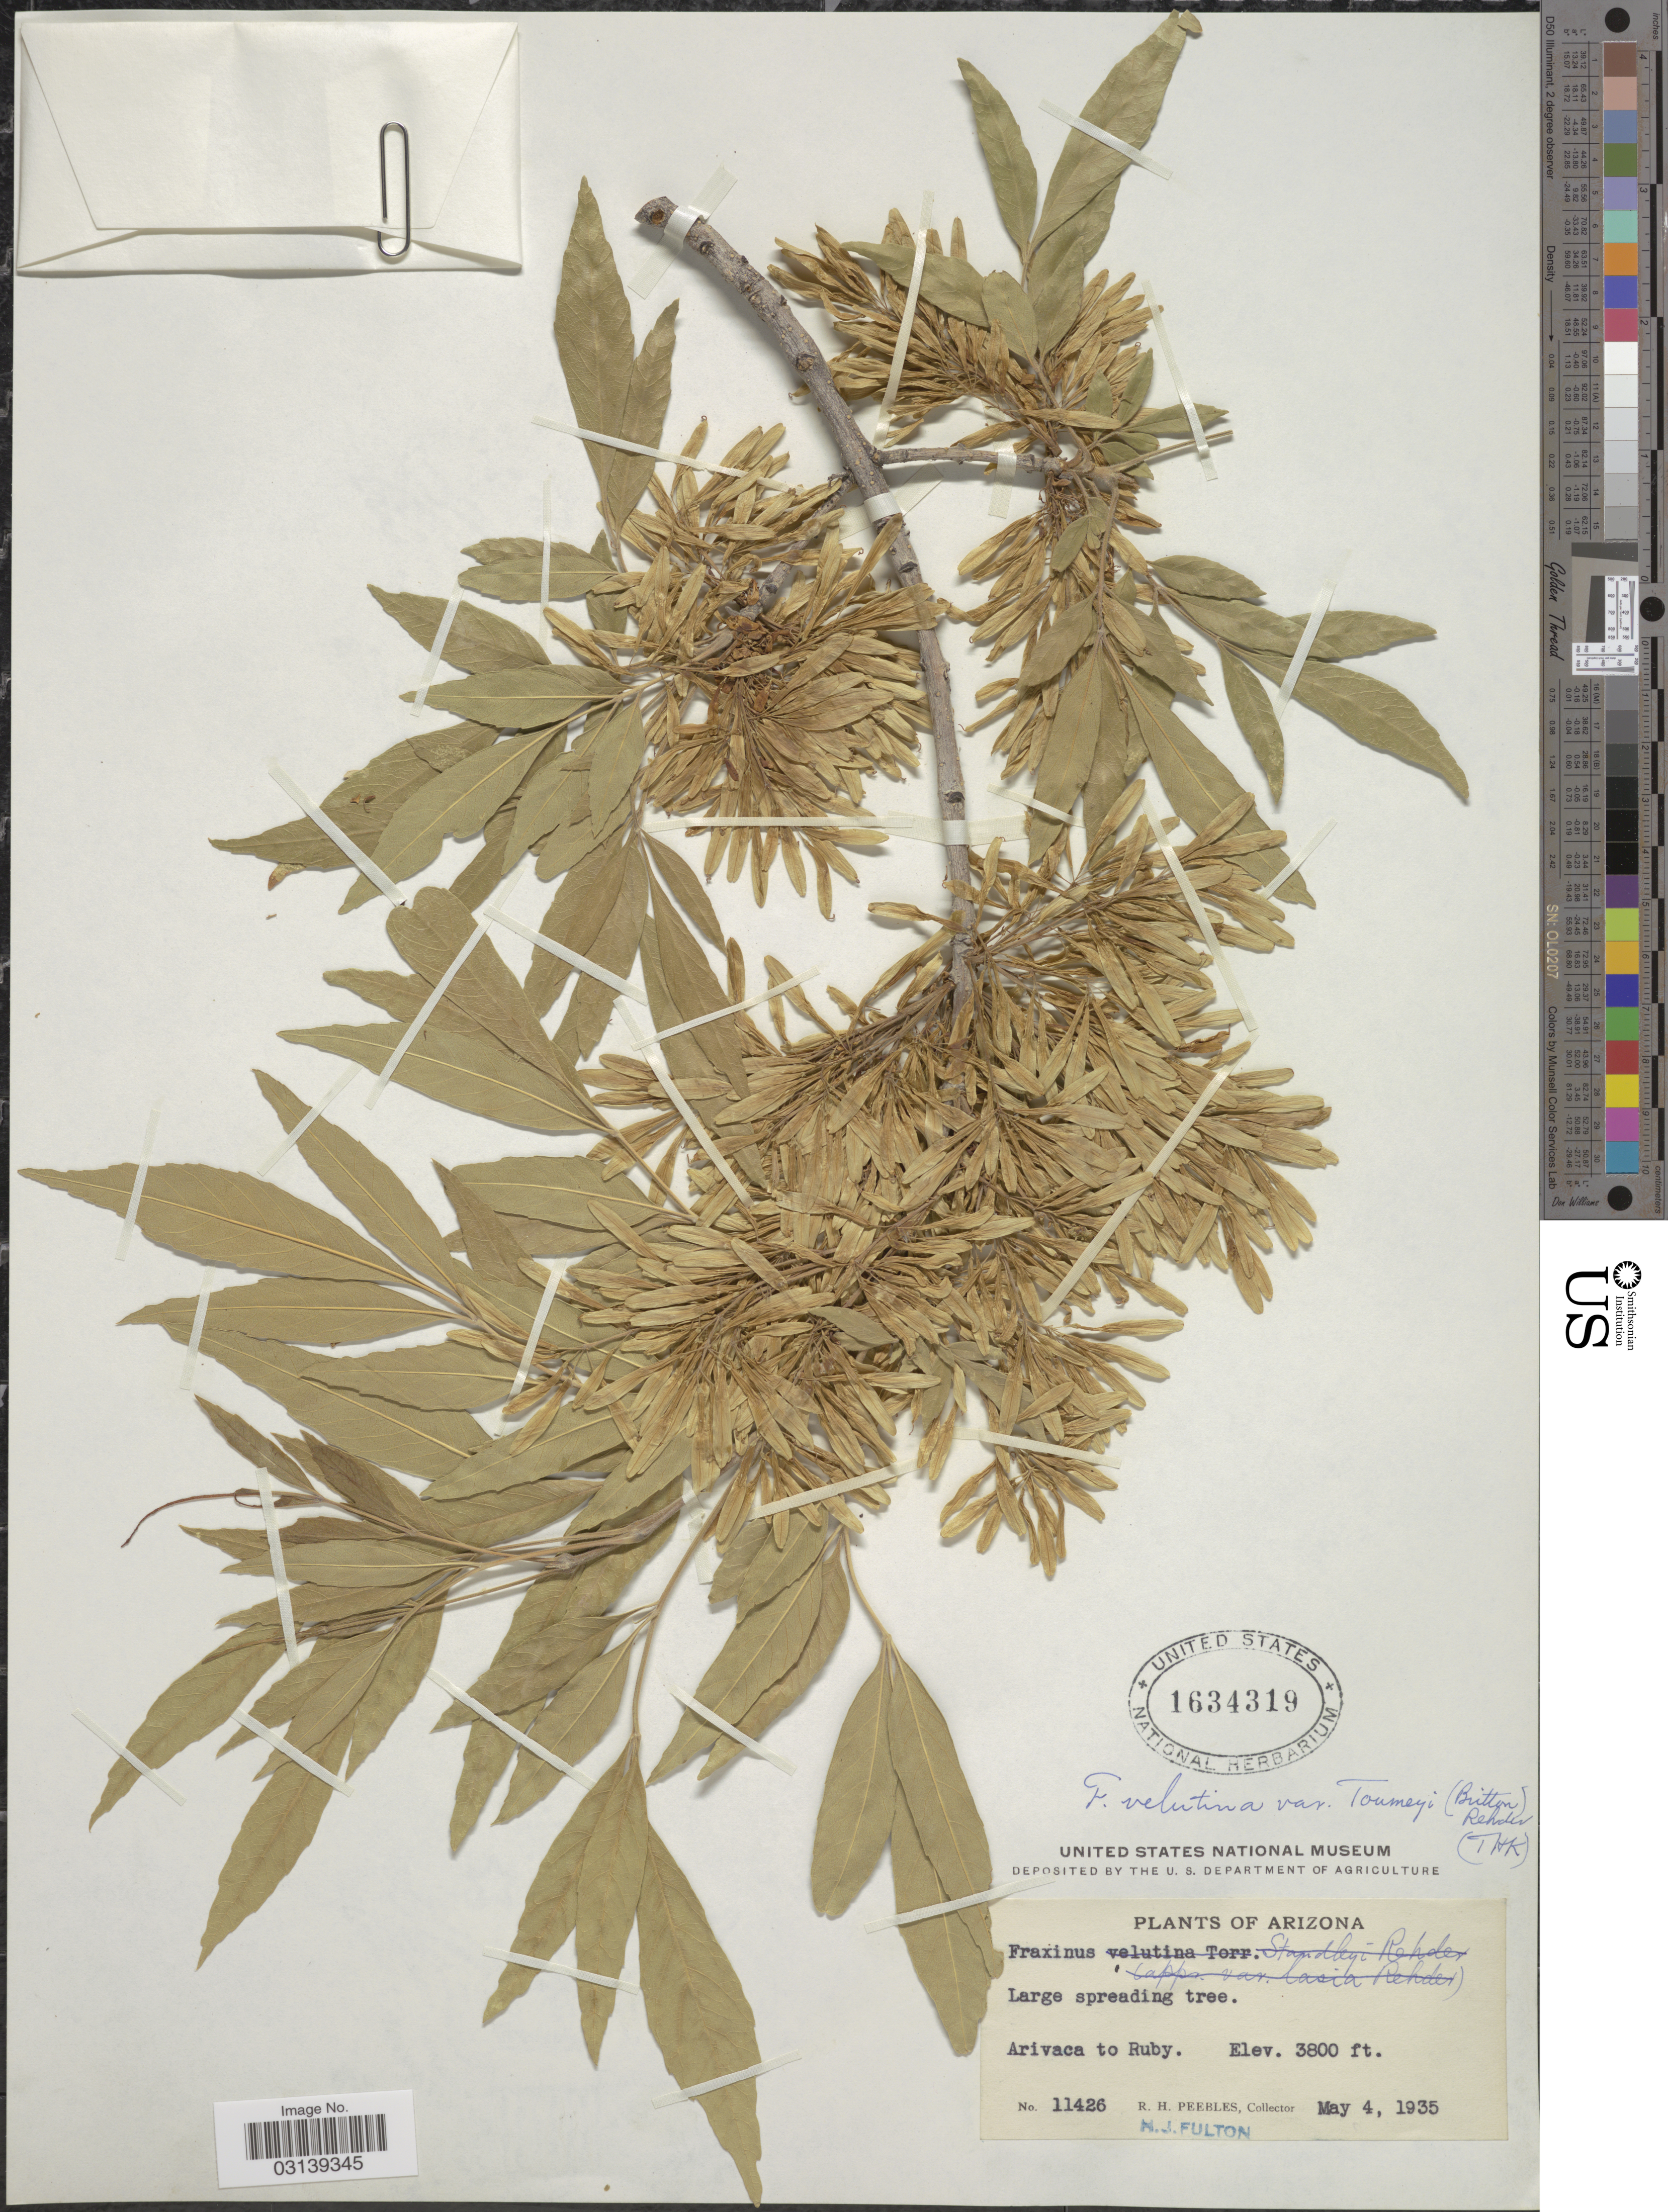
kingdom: Plantae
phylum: Tracheophyta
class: Magnoliopsida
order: Lamiales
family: Oleaceae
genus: Fraxinus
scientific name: Fraxinus velutina var. toumeyi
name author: (Britton) Rehder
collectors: R. H. Peebles & H. Fulton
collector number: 11426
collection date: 1935-05-04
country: United States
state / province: Arizona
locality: Arivaca to Ruby.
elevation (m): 1158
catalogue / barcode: US 1634319